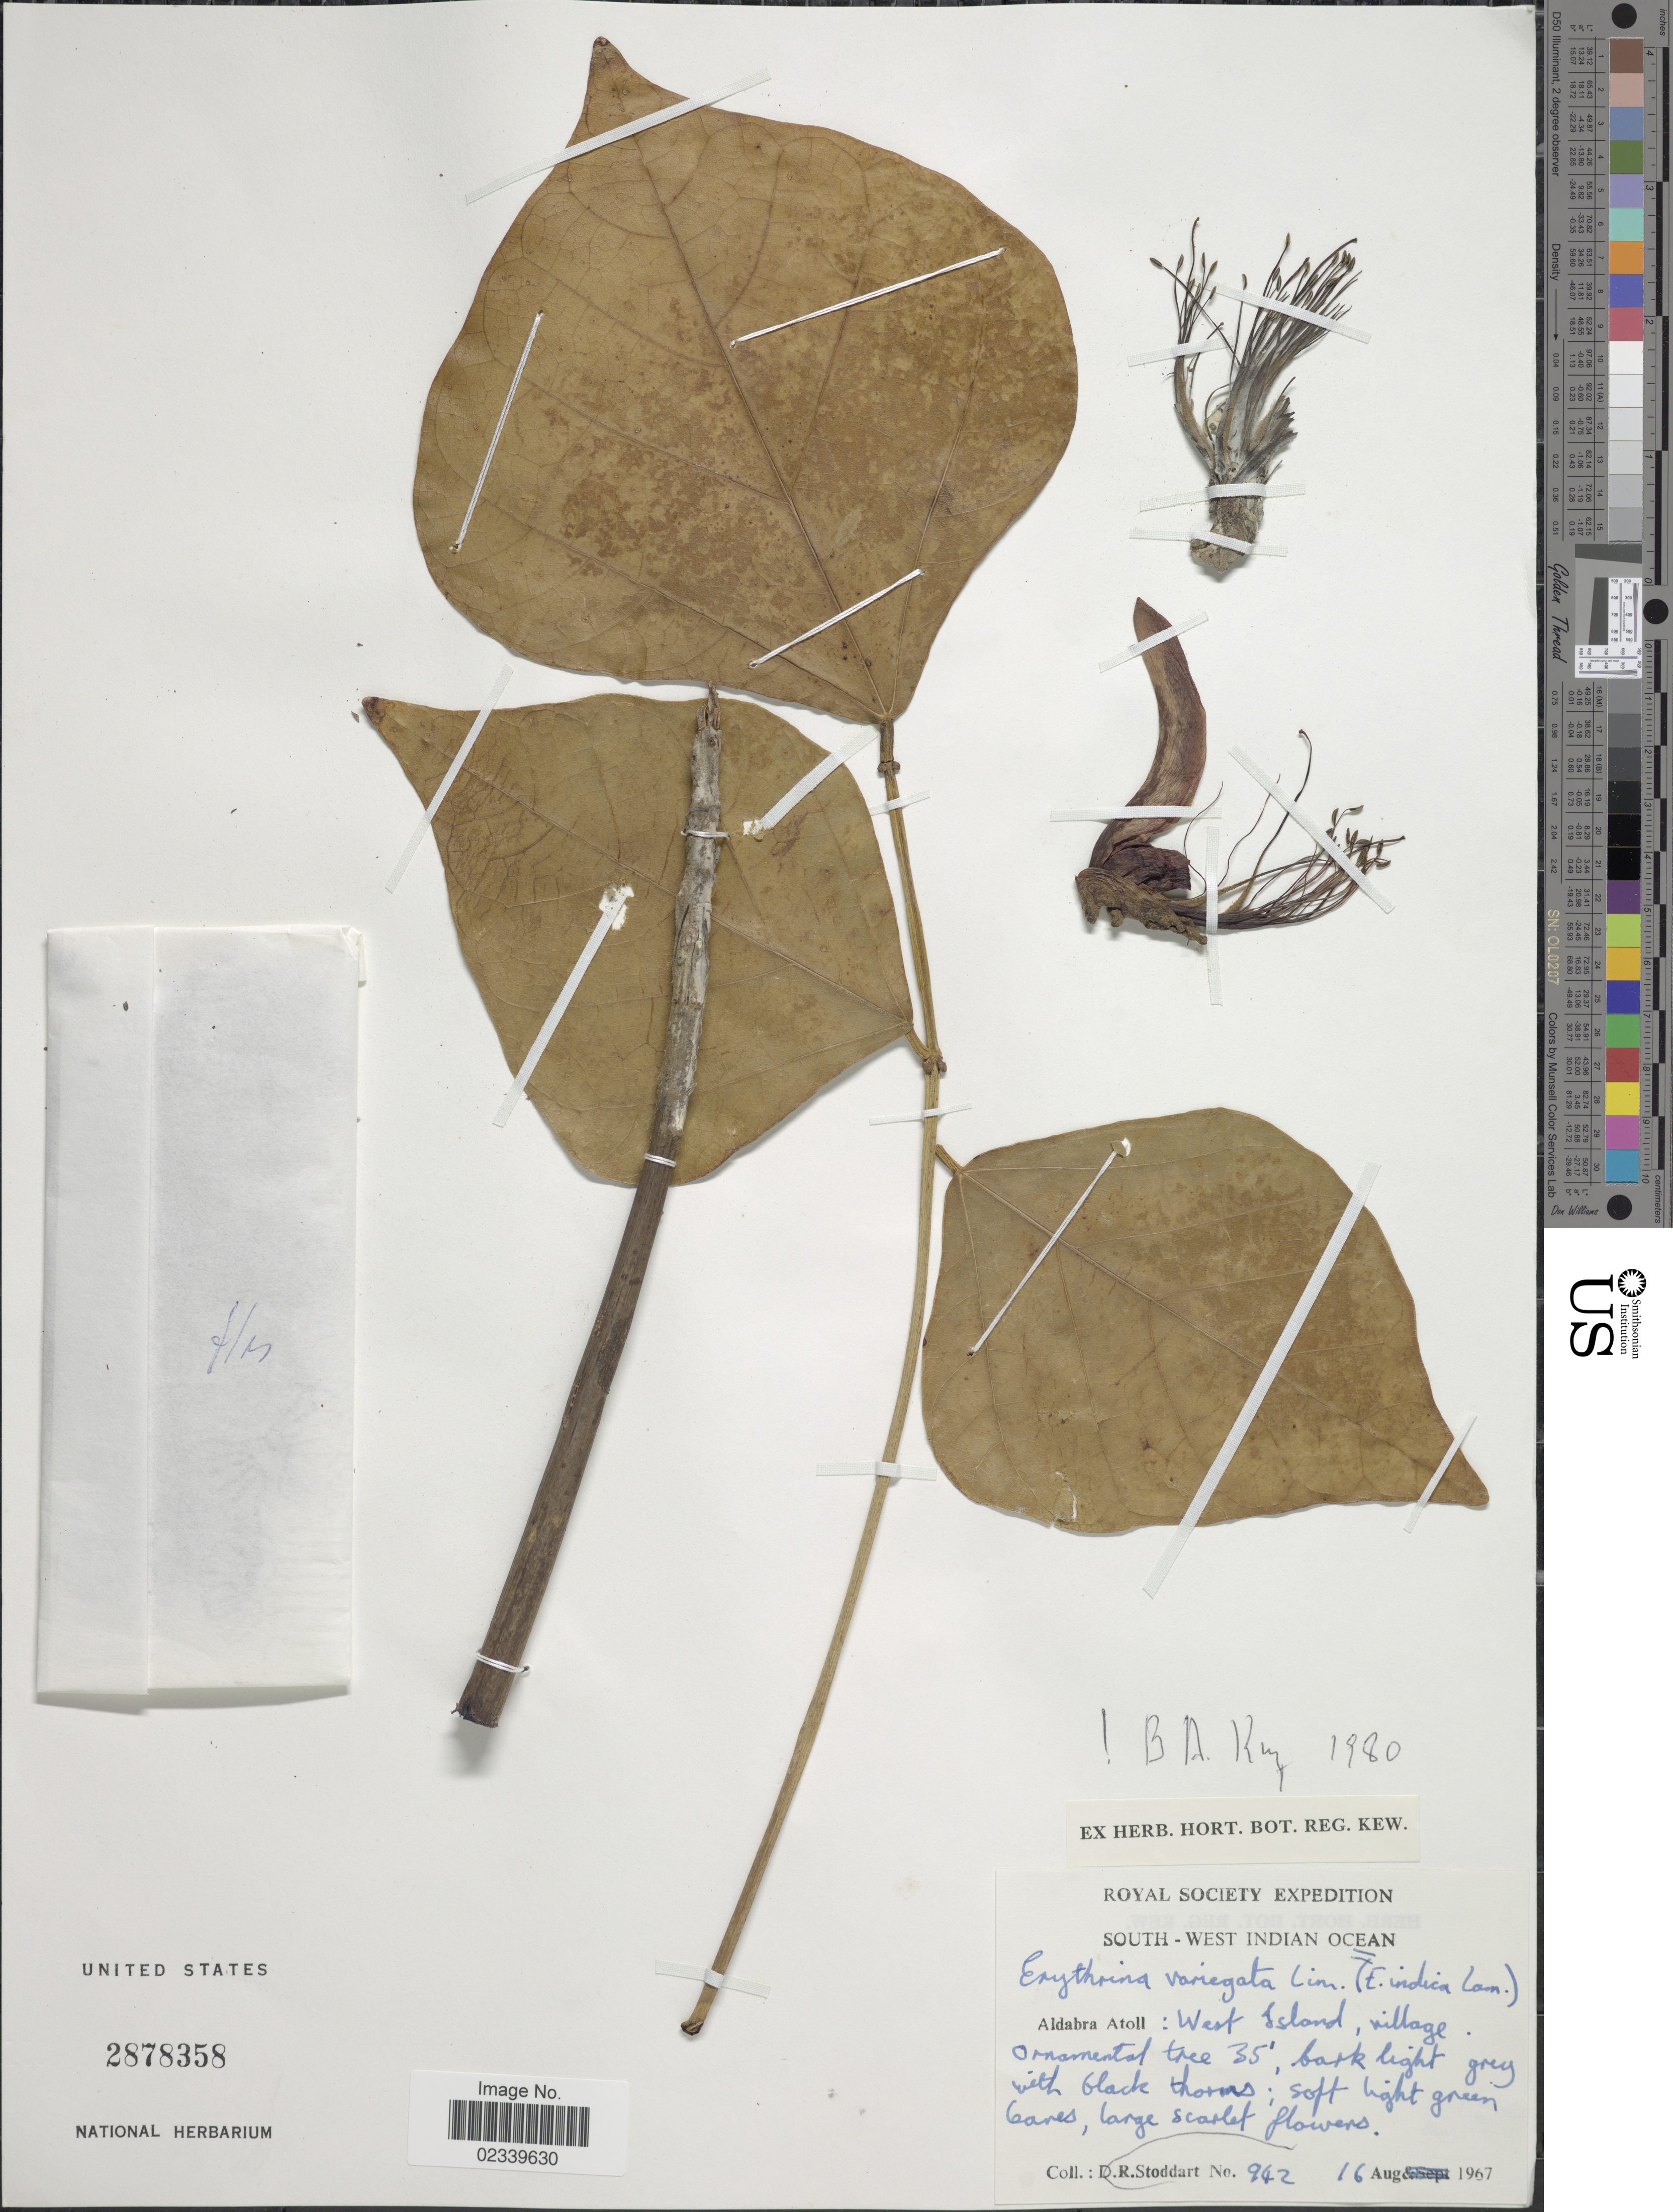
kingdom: Plantae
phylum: Tracheophyta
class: Magnoliopsida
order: Fabales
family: Fabaceae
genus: Erythrina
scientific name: Erythrina variegata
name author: L.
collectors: D. R. Stoddart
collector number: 942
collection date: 1967-08-16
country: Seychelles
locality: South-West Indian Ocean, Aldabra Atoll: West Island, village ornamental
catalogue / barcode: US 2878358